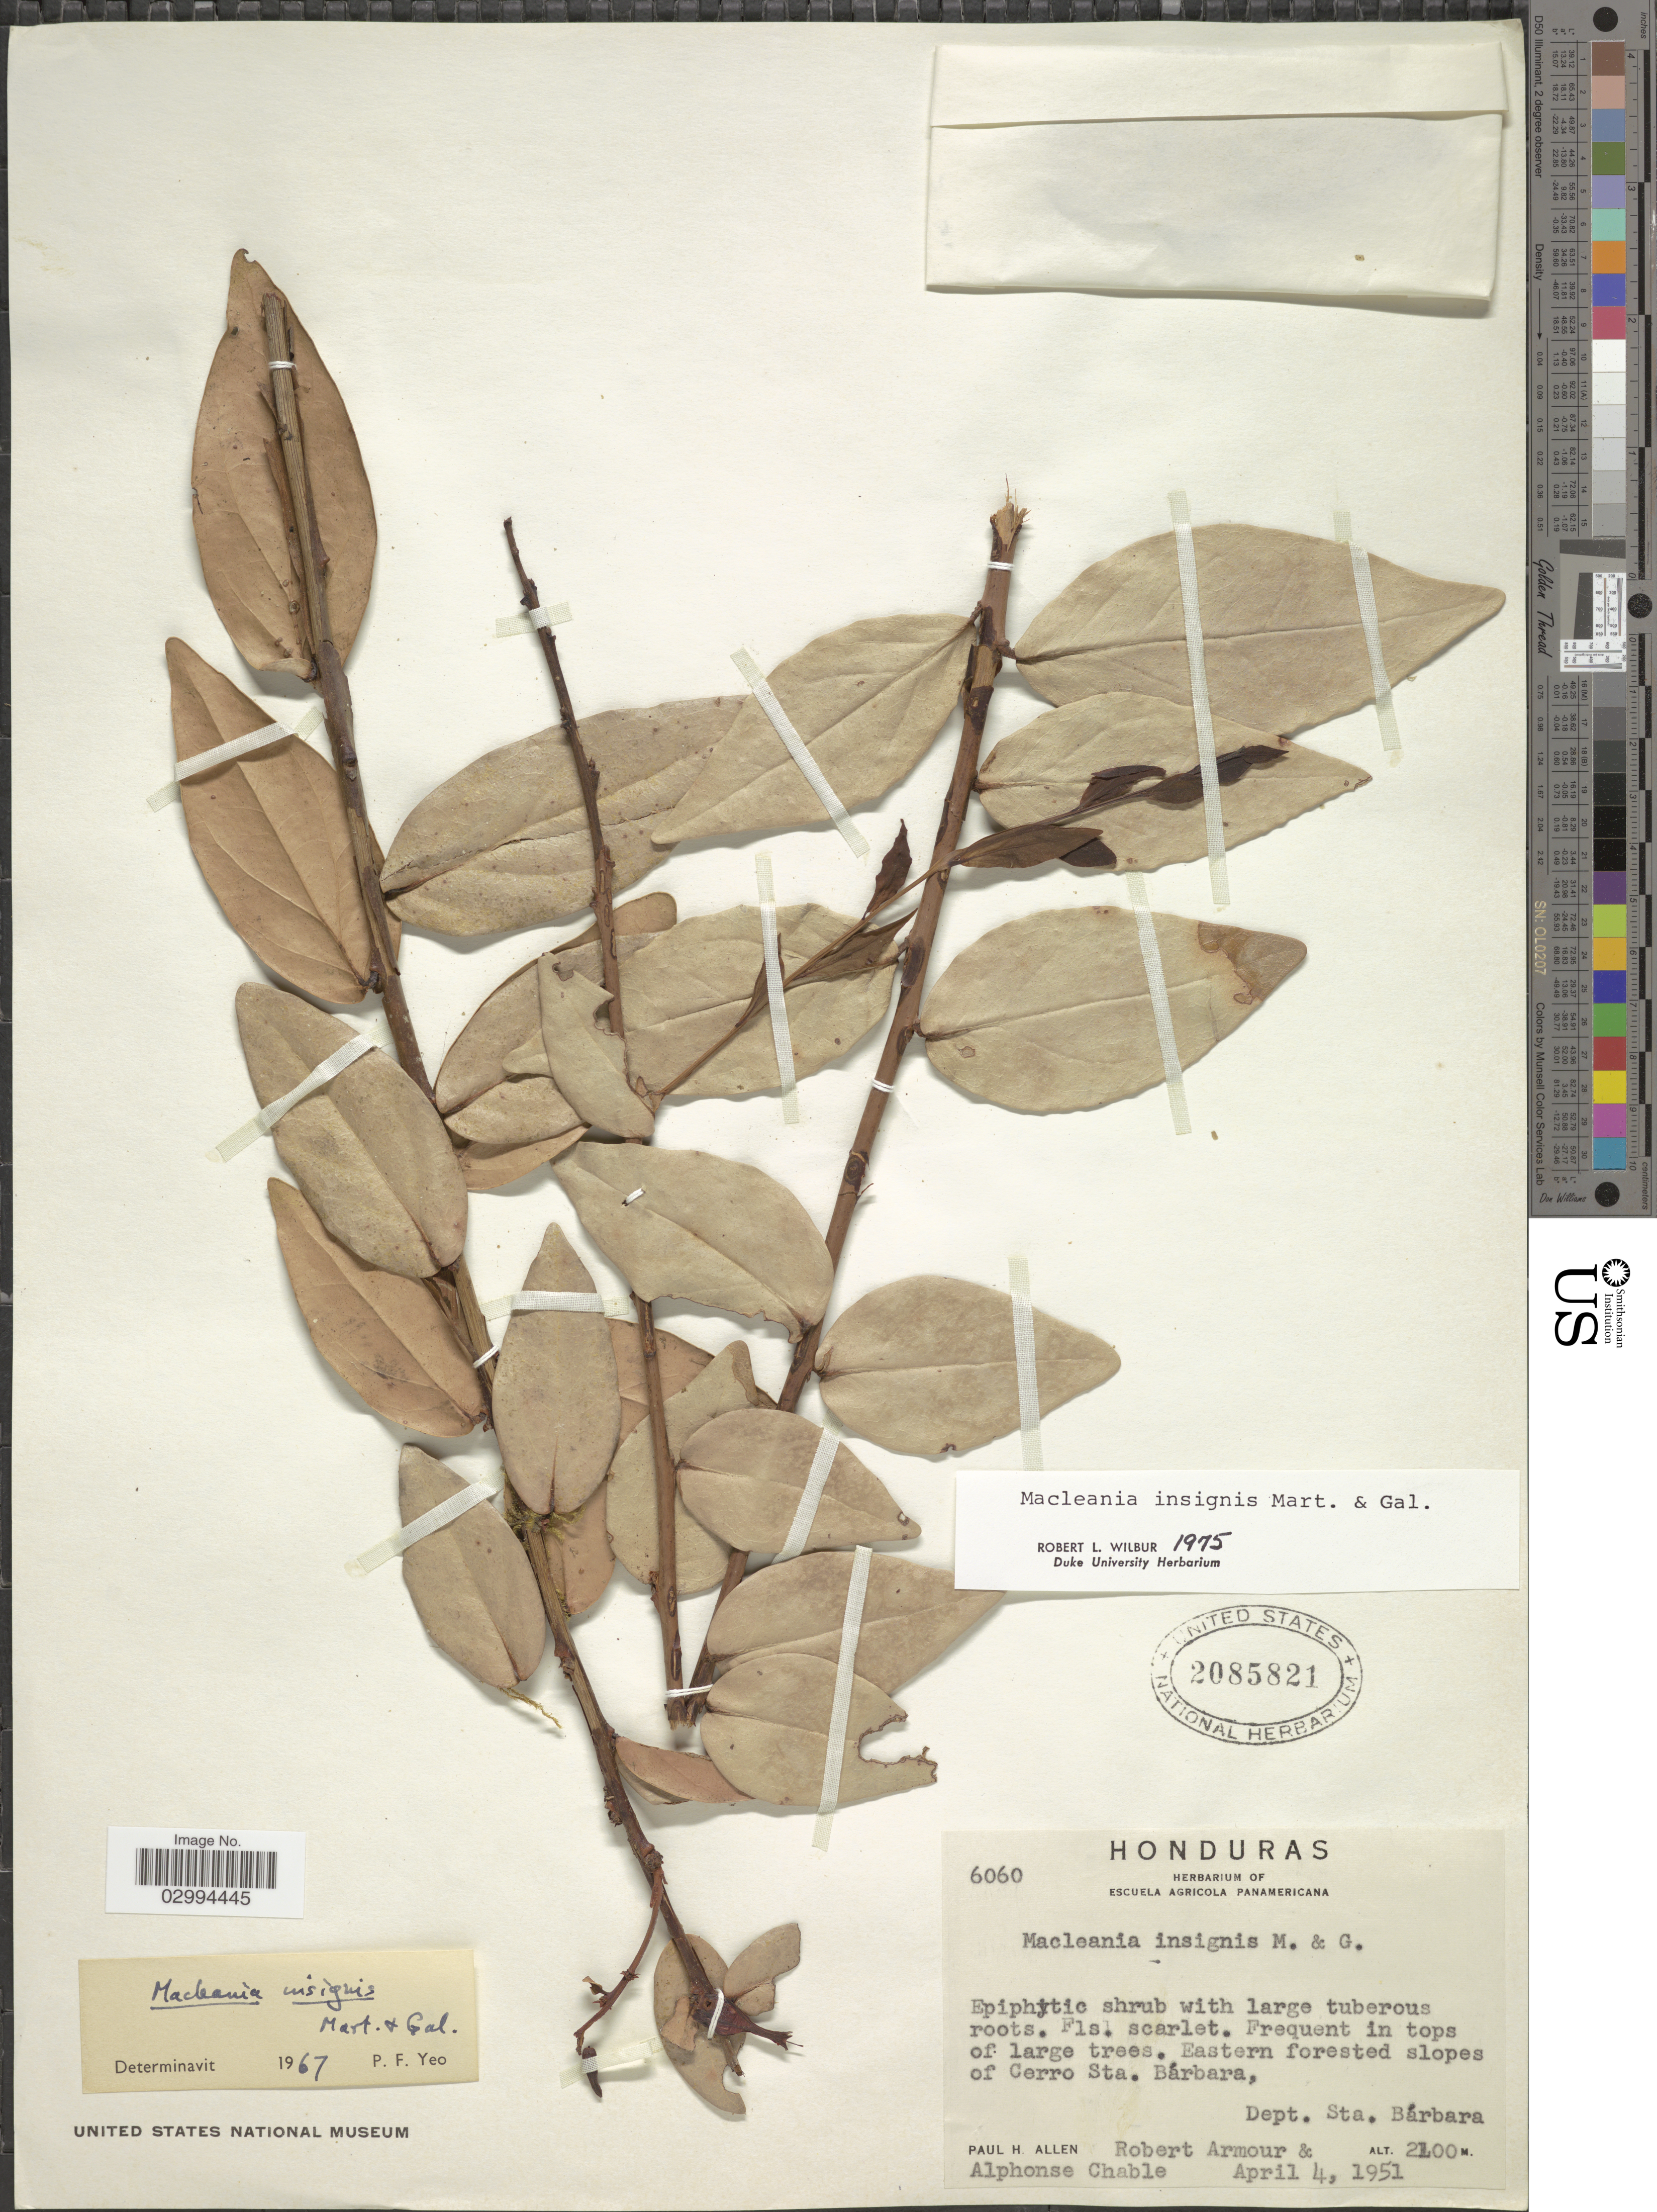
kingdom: Plantae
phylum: Tracheophyta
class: Magnoliopsida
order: Ericales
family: Ericaceae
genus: Macleania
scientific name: Macleania insignis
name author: M. Martens & Galeotti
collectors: P. H. Allen, R. Armour & A. Chable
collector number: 6060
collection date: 1951-04-04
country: Honduras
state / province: Santa Bárbara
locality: Eastern forested slopes of Cerro Sta. Bárbara, Dept. Sta. Bárbara.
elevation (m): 2100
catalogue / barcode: US 2085821